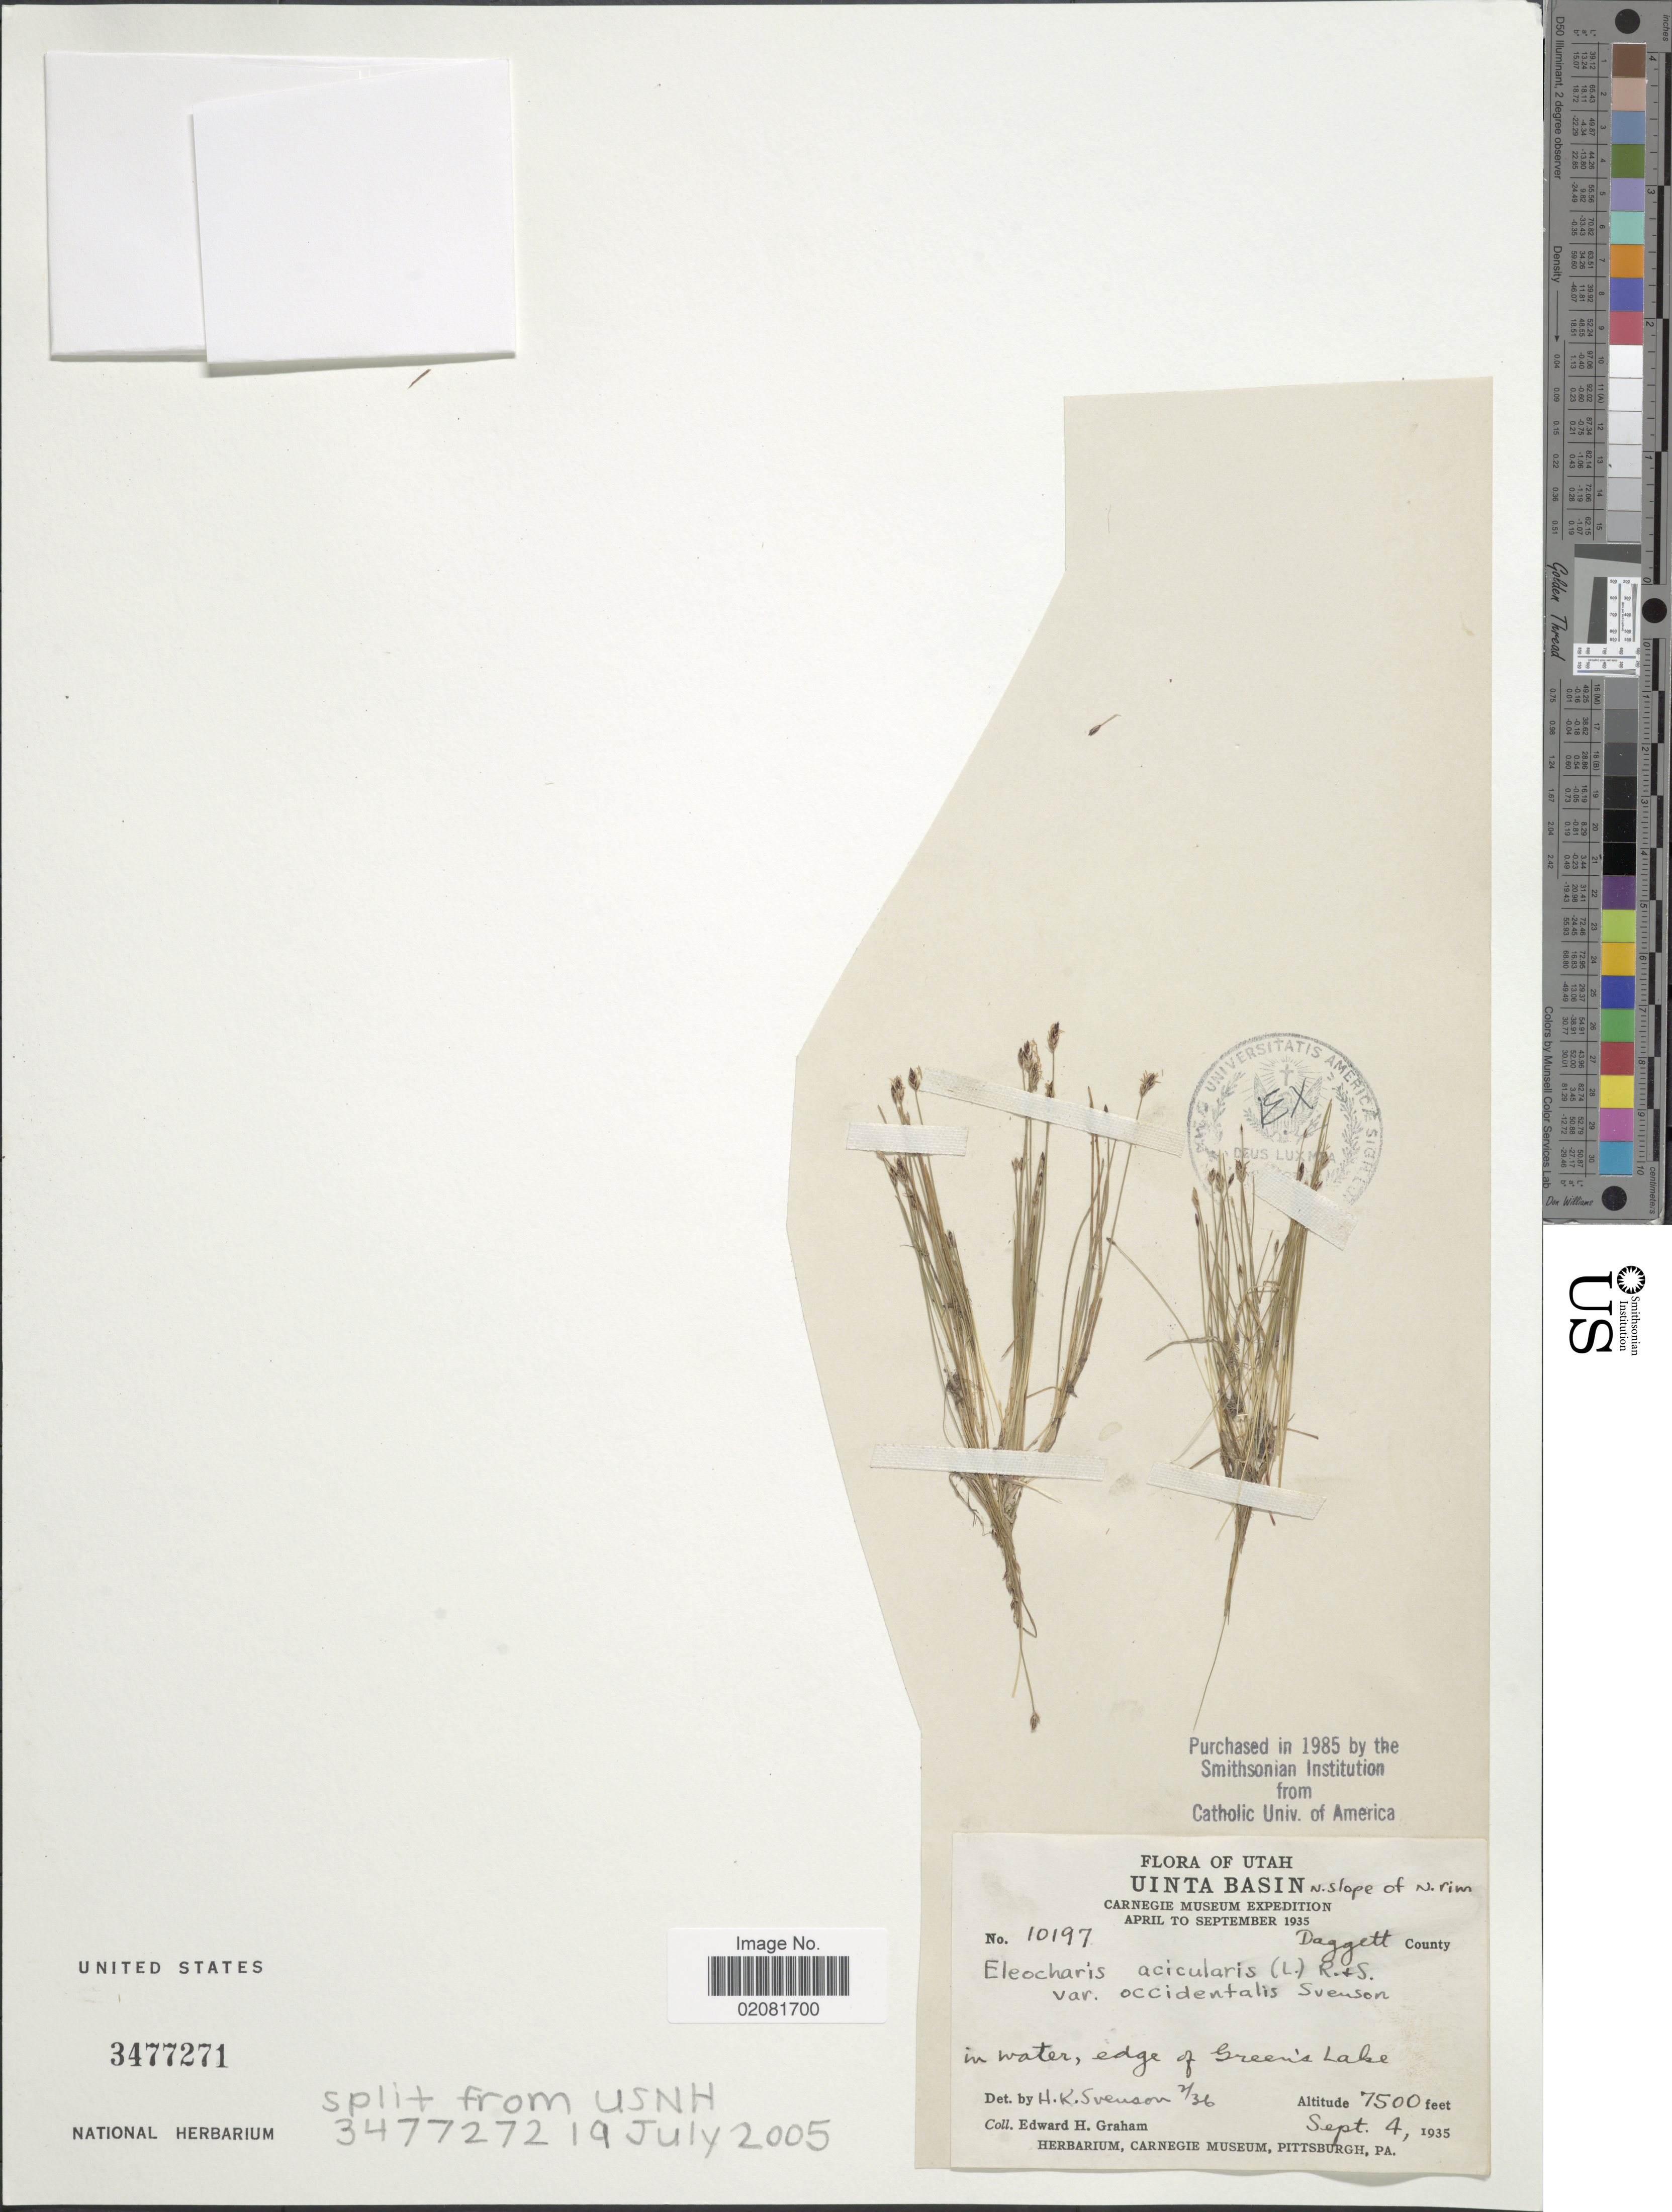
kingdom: Plantae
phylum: Tracheophyta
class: Liliopsida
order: Poales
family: Cyperaceae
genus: Eleocharis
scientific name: Eleocharis acicularis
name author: (L.) Roem. & Schult.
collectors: E. H. Graham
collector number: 10197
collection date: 1935-09-04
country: United States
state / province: Utah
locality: Uinta Basin. N. slope of N. rim. In water, edge of Green's Lake.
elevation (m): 2286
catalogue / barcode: US 3477271